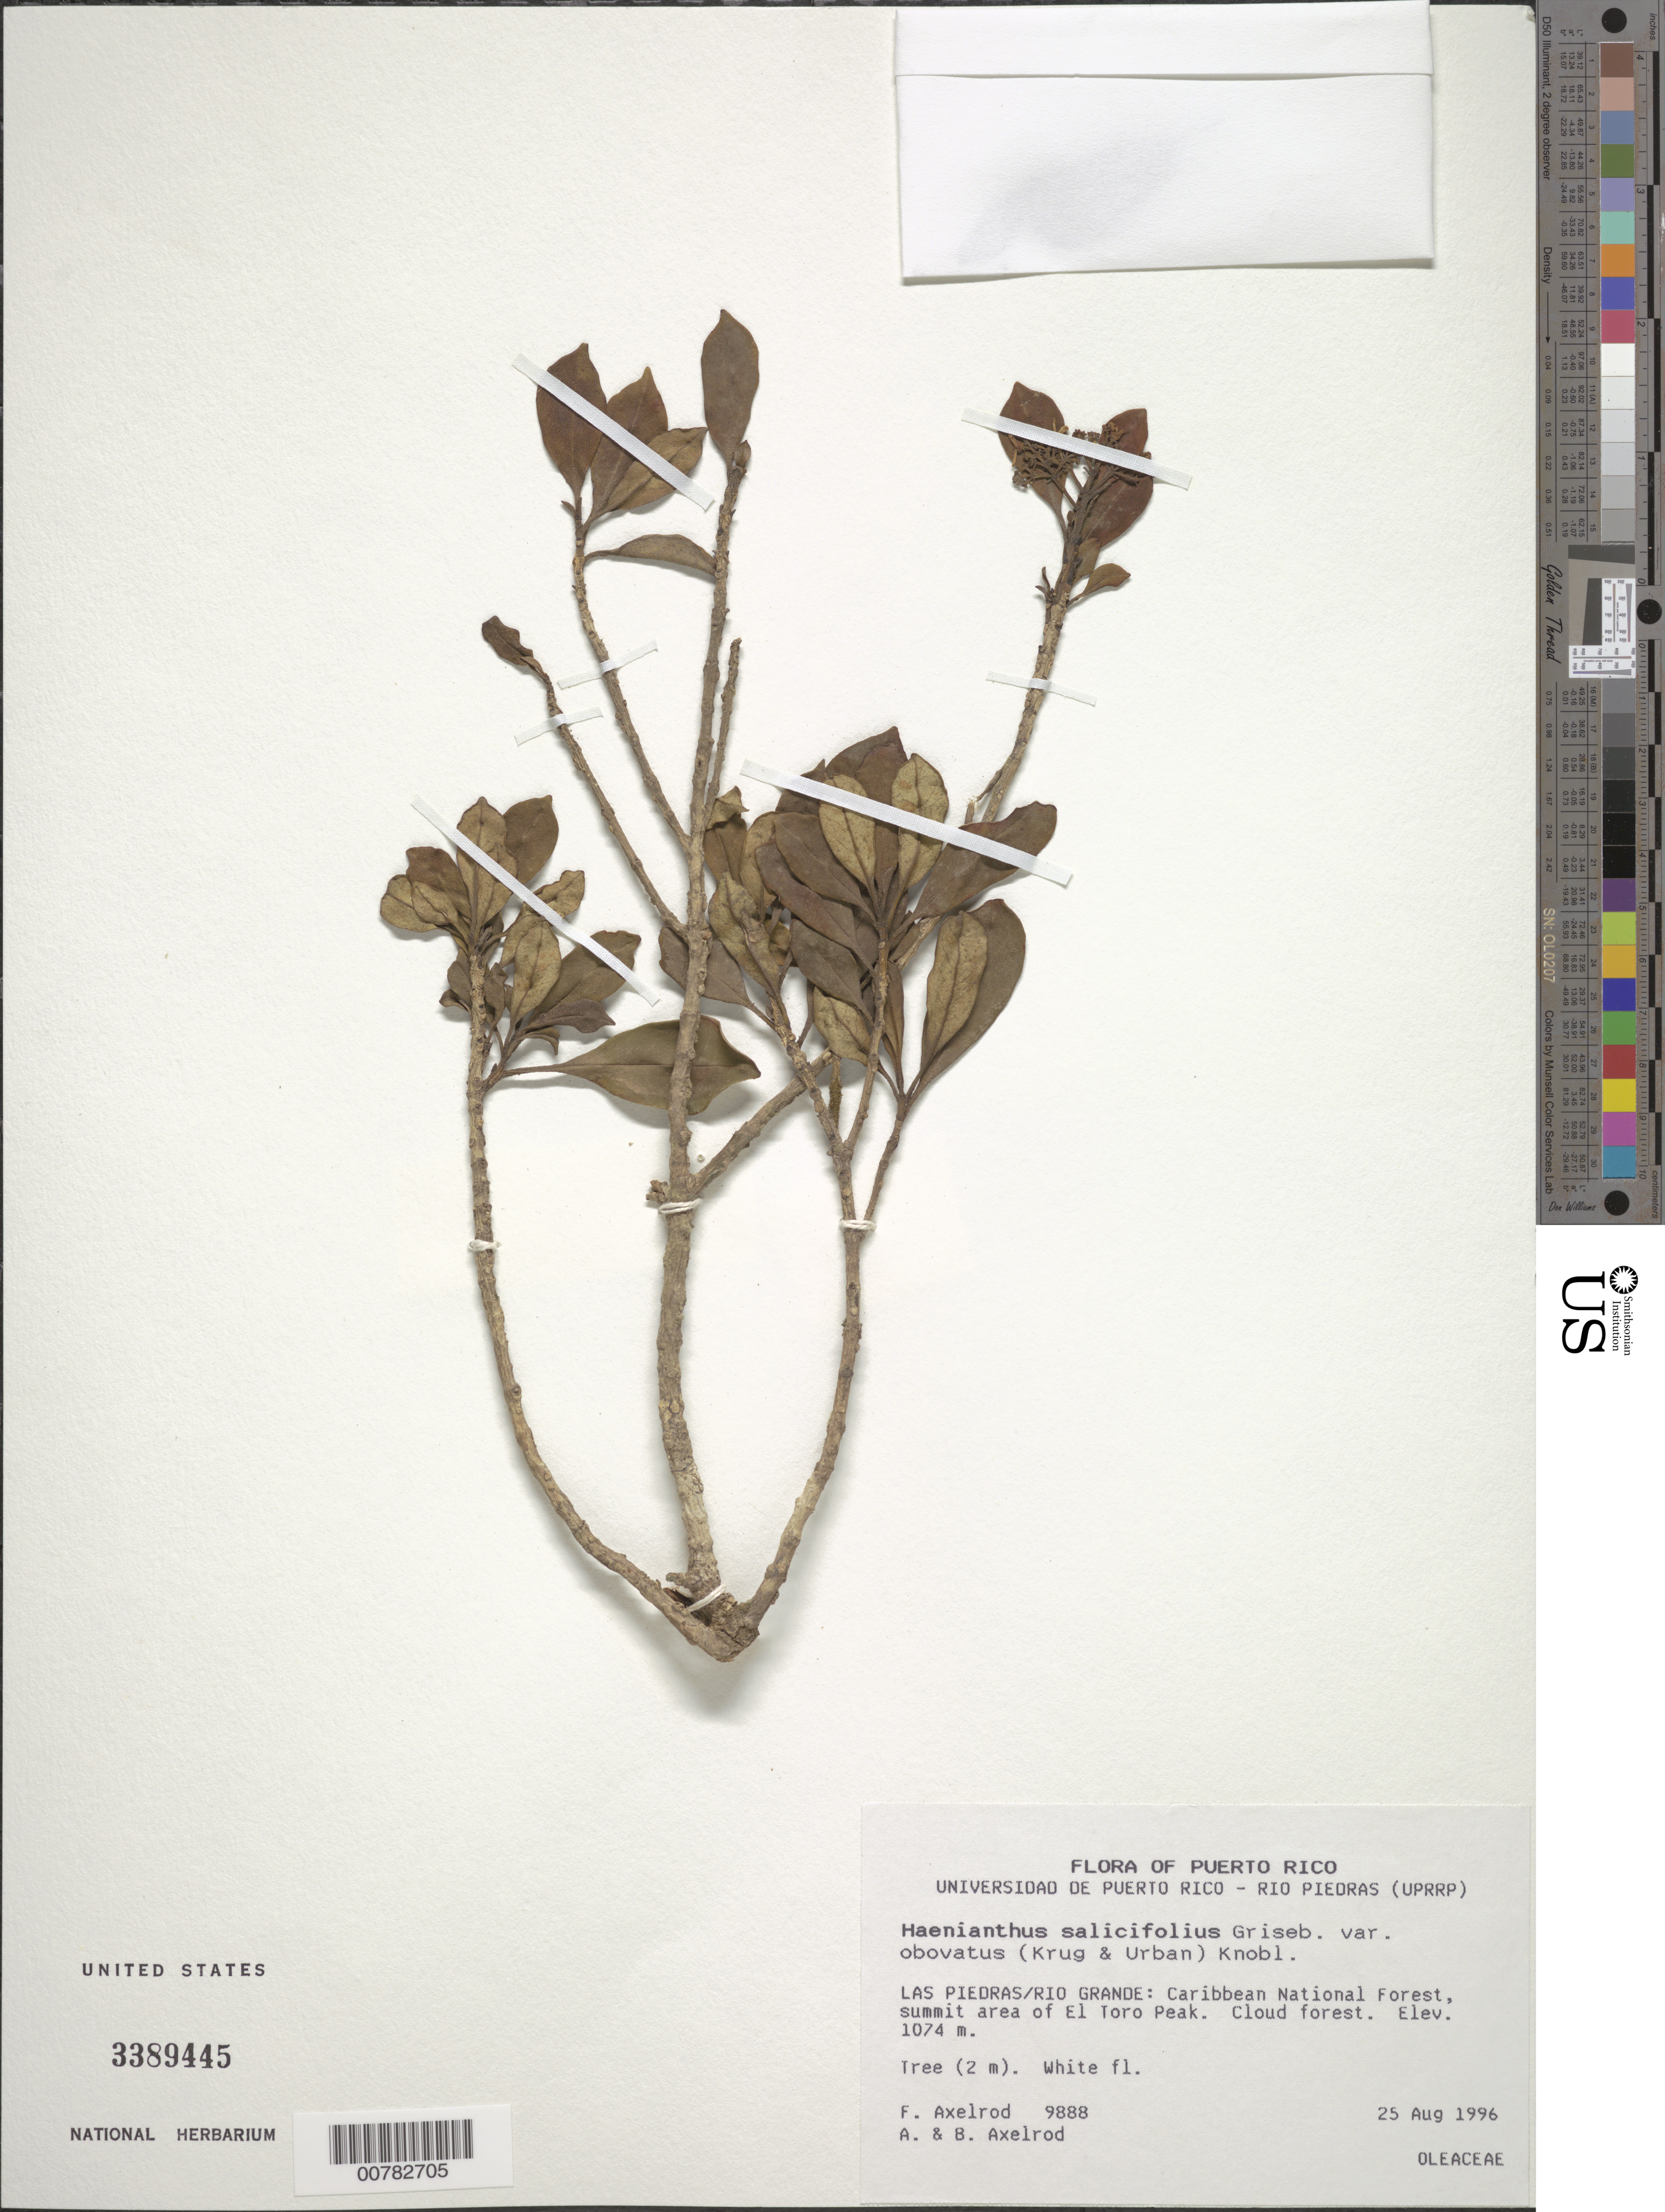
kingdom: Plantae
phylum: Tracheophyta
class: Magnoliopsida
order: Lamiales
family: Oleaceae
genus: Haenianthus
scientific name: Haenianthus salicifolius var. obovatus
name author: (Krug & Urb.) Knobl.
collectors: F. S. Axelrod, A. Axelrod & B. Axelrod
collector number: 9888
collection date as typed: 25 Aug 1996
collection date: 1996-08-25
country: Puerto Rico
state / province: Río Grande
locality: Between Las Piedras/Rio Grande municipalities, Caribbean National Forest, summit area of El Toro Peak.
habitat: Cloud forest.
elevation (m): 1074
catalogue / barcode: US 3389445